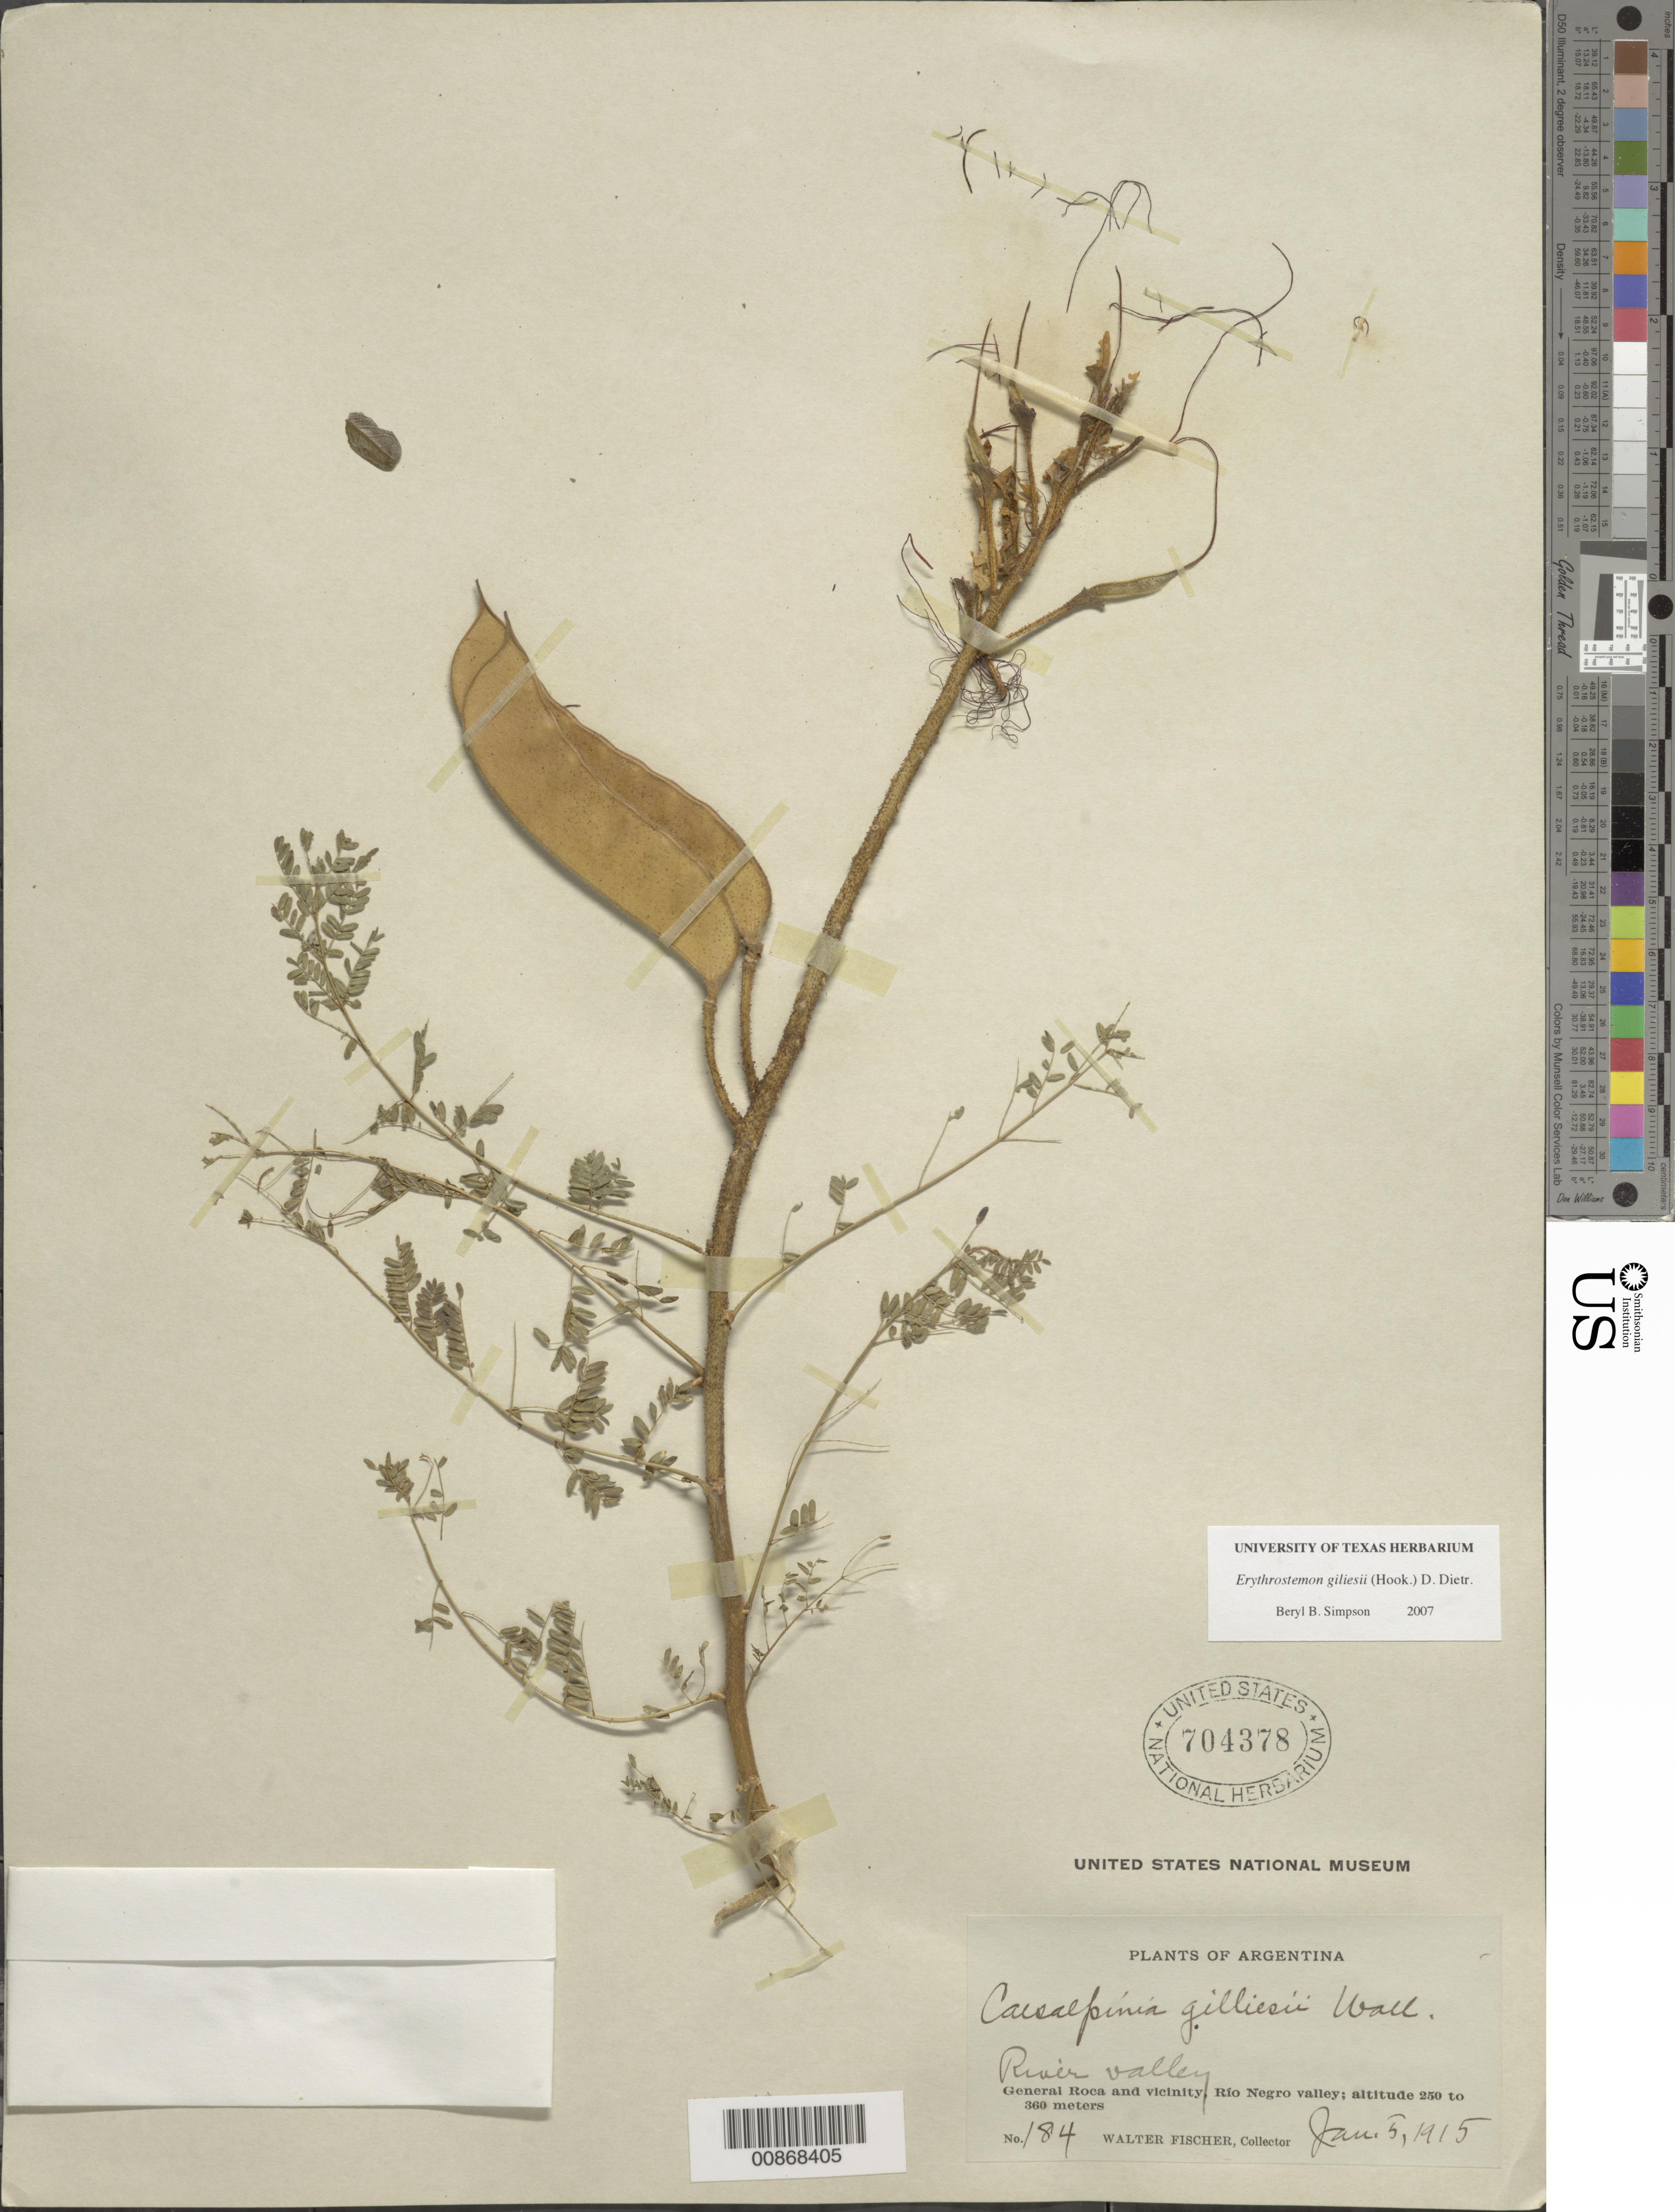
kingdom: Plantae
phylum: Tracheophyta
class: Magnoliopsida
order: Fabales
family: Fabaceae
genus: Erythrostemon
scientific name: Erythrostemon gilliesii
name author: (Hook.) Klotzsch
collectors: W. Fischer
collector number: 184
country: Argentina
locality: General Roca and vicinity, Rio Negro valley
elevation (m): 250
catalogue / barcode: US 704378